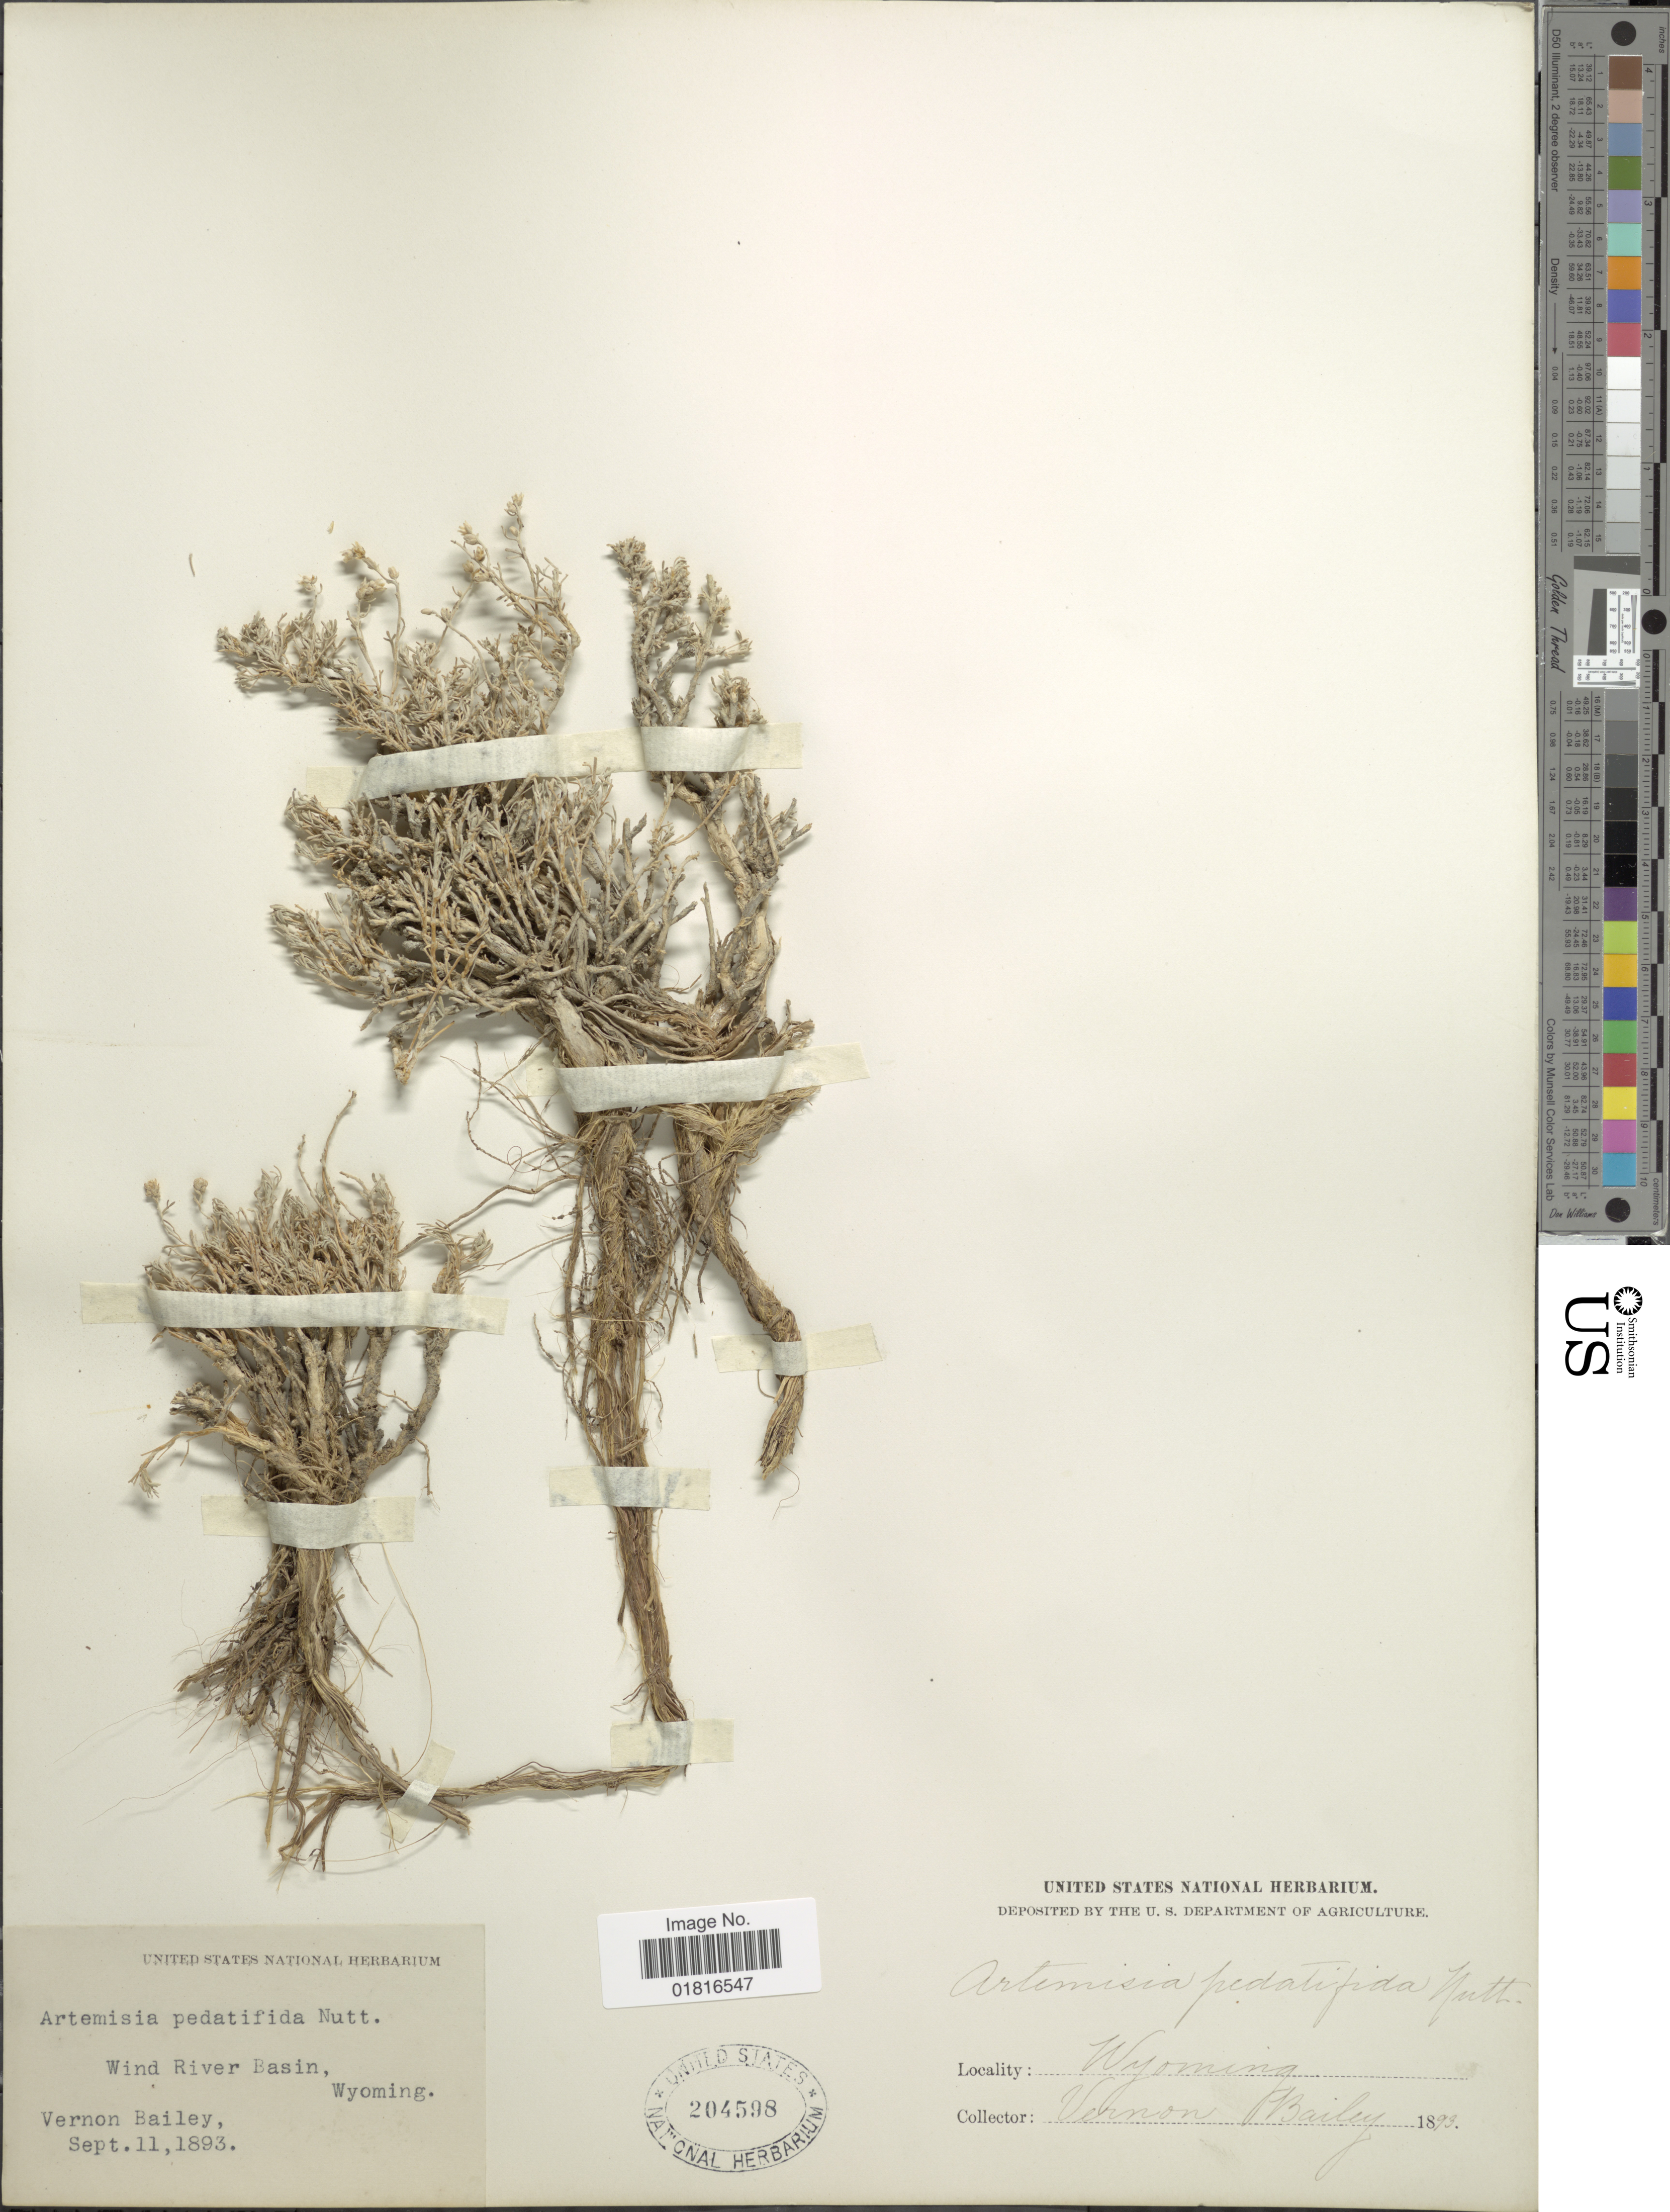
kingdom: Plantae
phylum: Tracheophyta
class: Magnoliopsida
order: Asterales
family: Asteraceae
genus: Artemisia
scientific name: Artemisia pedatifida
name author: Nutt.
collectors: V. O. Bailey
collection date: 1893-09-11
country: United States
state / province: Wyoming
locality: Wind River Basin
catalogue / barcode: US 204598